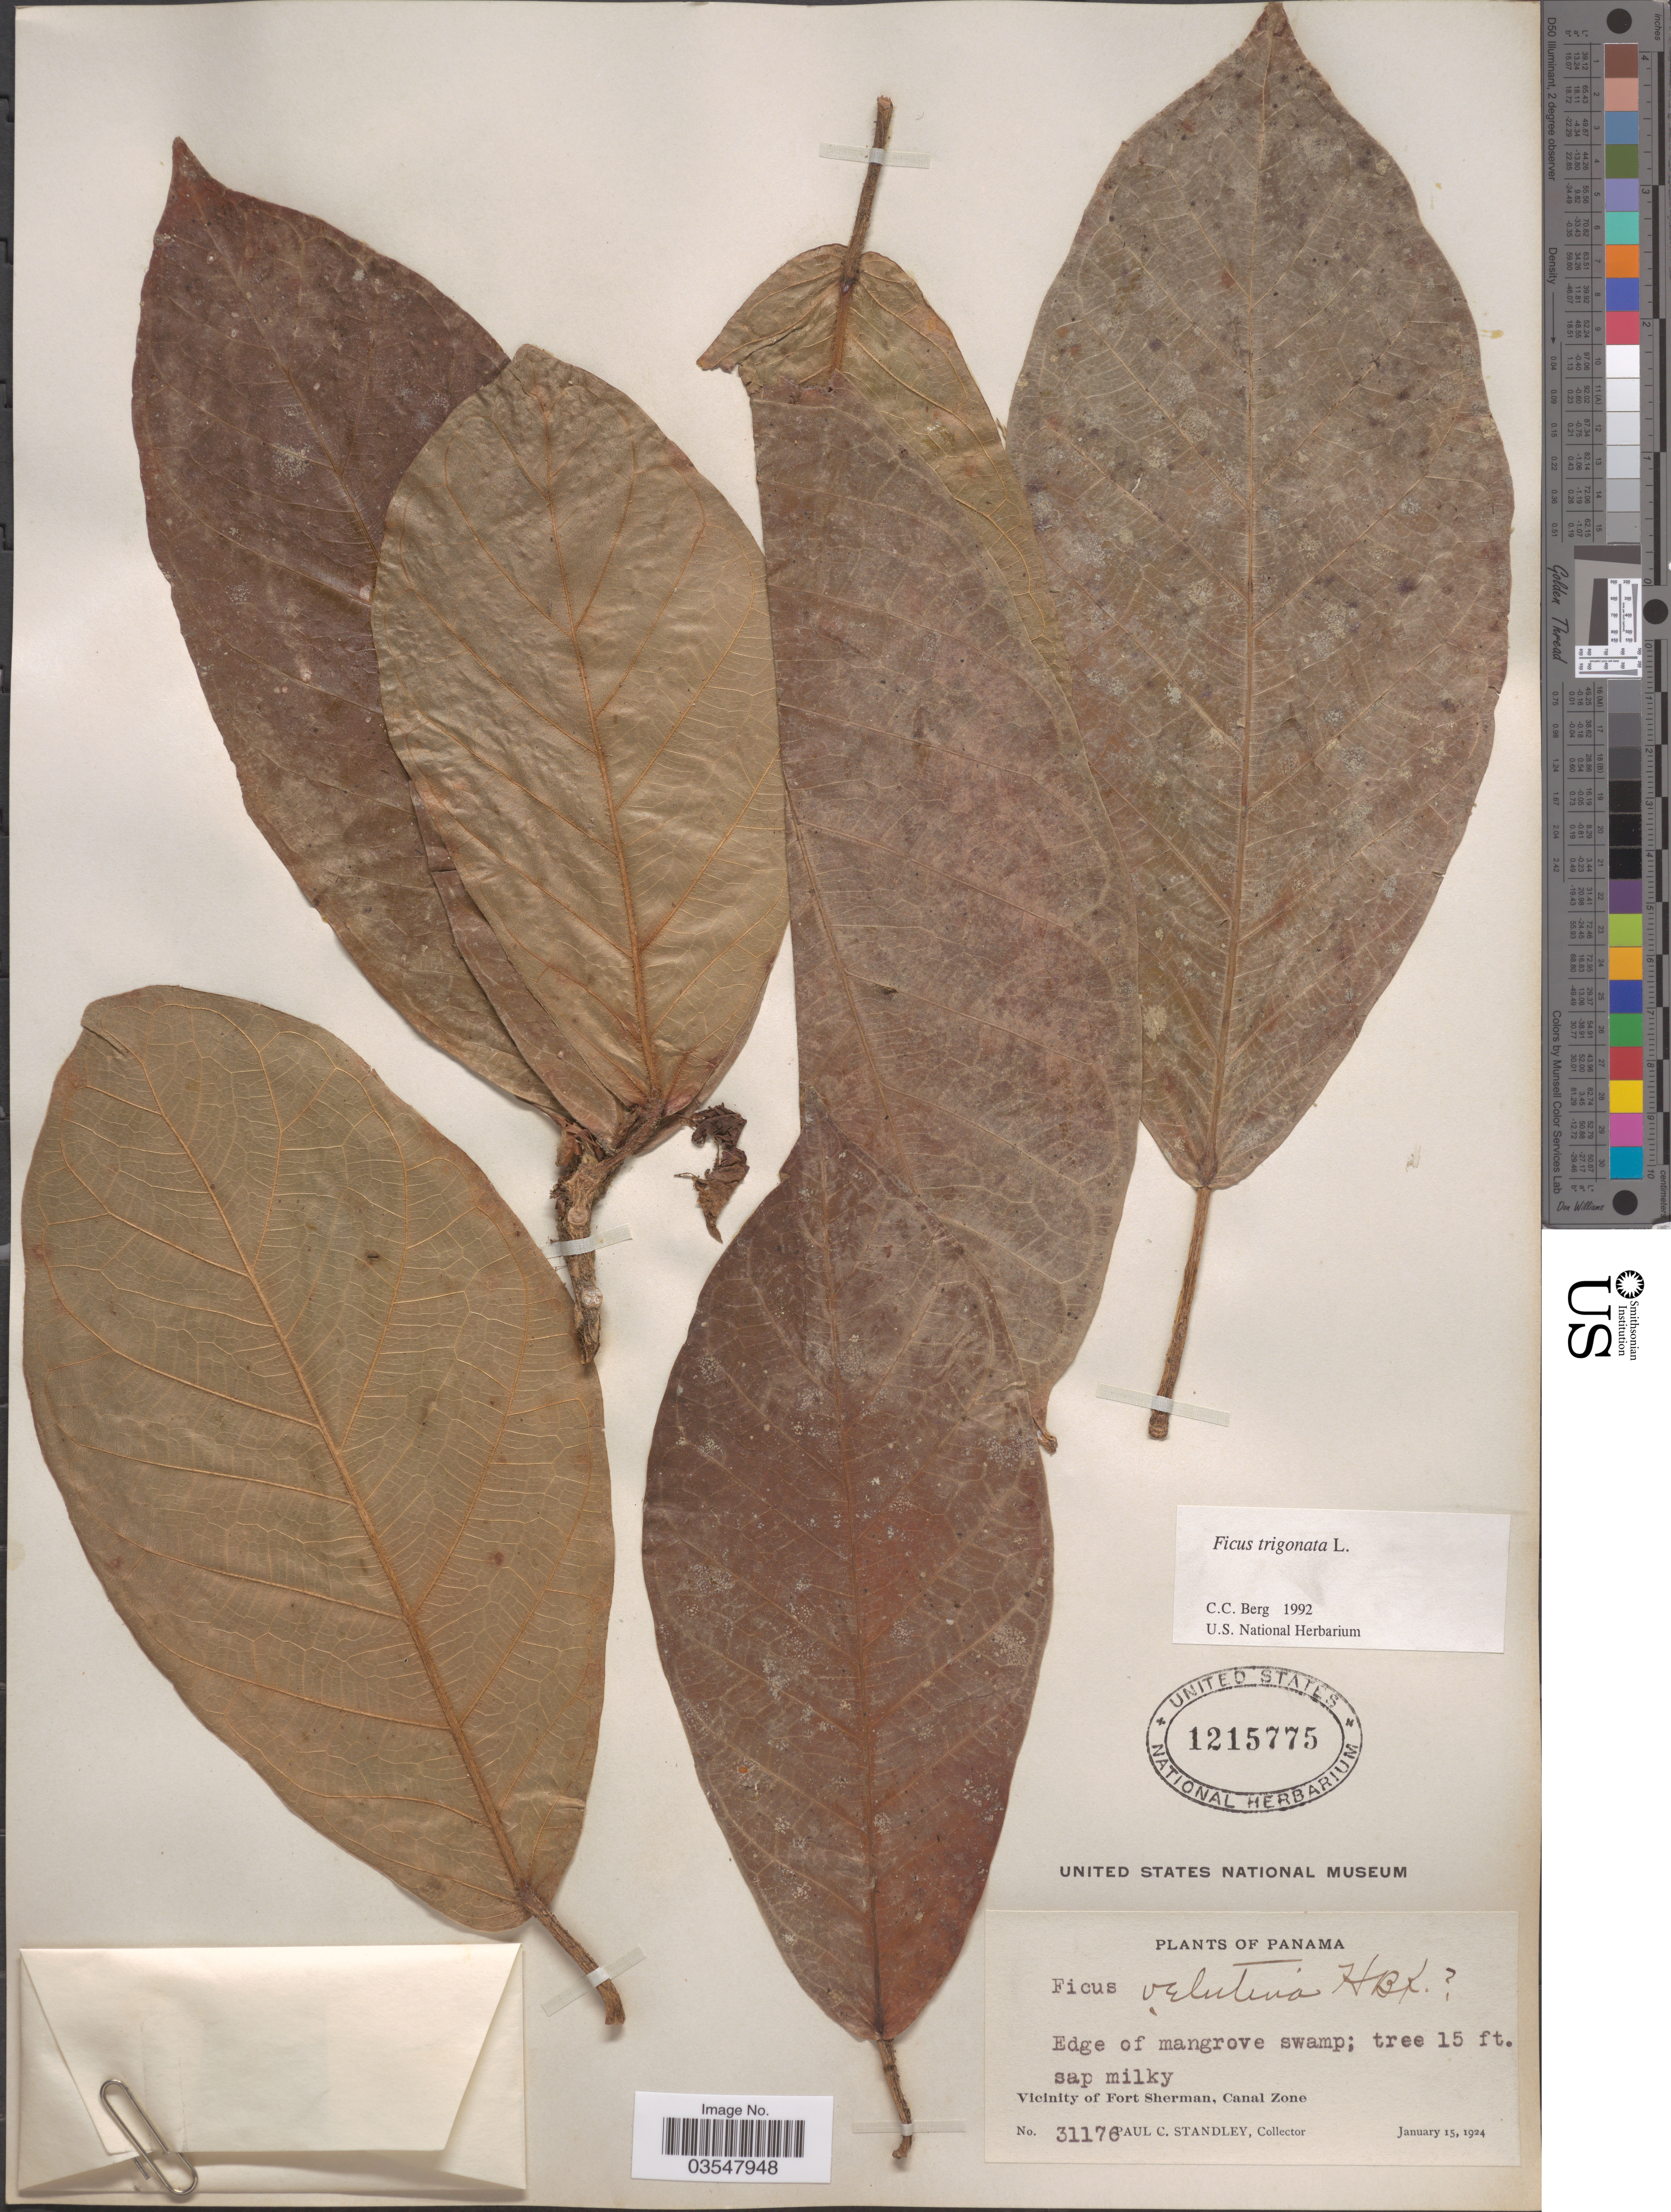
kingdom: Plantae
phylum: Tracheophyta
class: Magnoliopsida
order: Rosales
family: Moraceae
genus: Ficus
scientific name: Ficus trigonata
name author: L.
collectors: P. C. Standley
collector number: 31176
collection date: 1924-01-15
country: Panama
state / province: Colón / Panamá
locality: Vicinity of Fort Sherman, Canal Zone.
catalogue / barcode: US 1215775